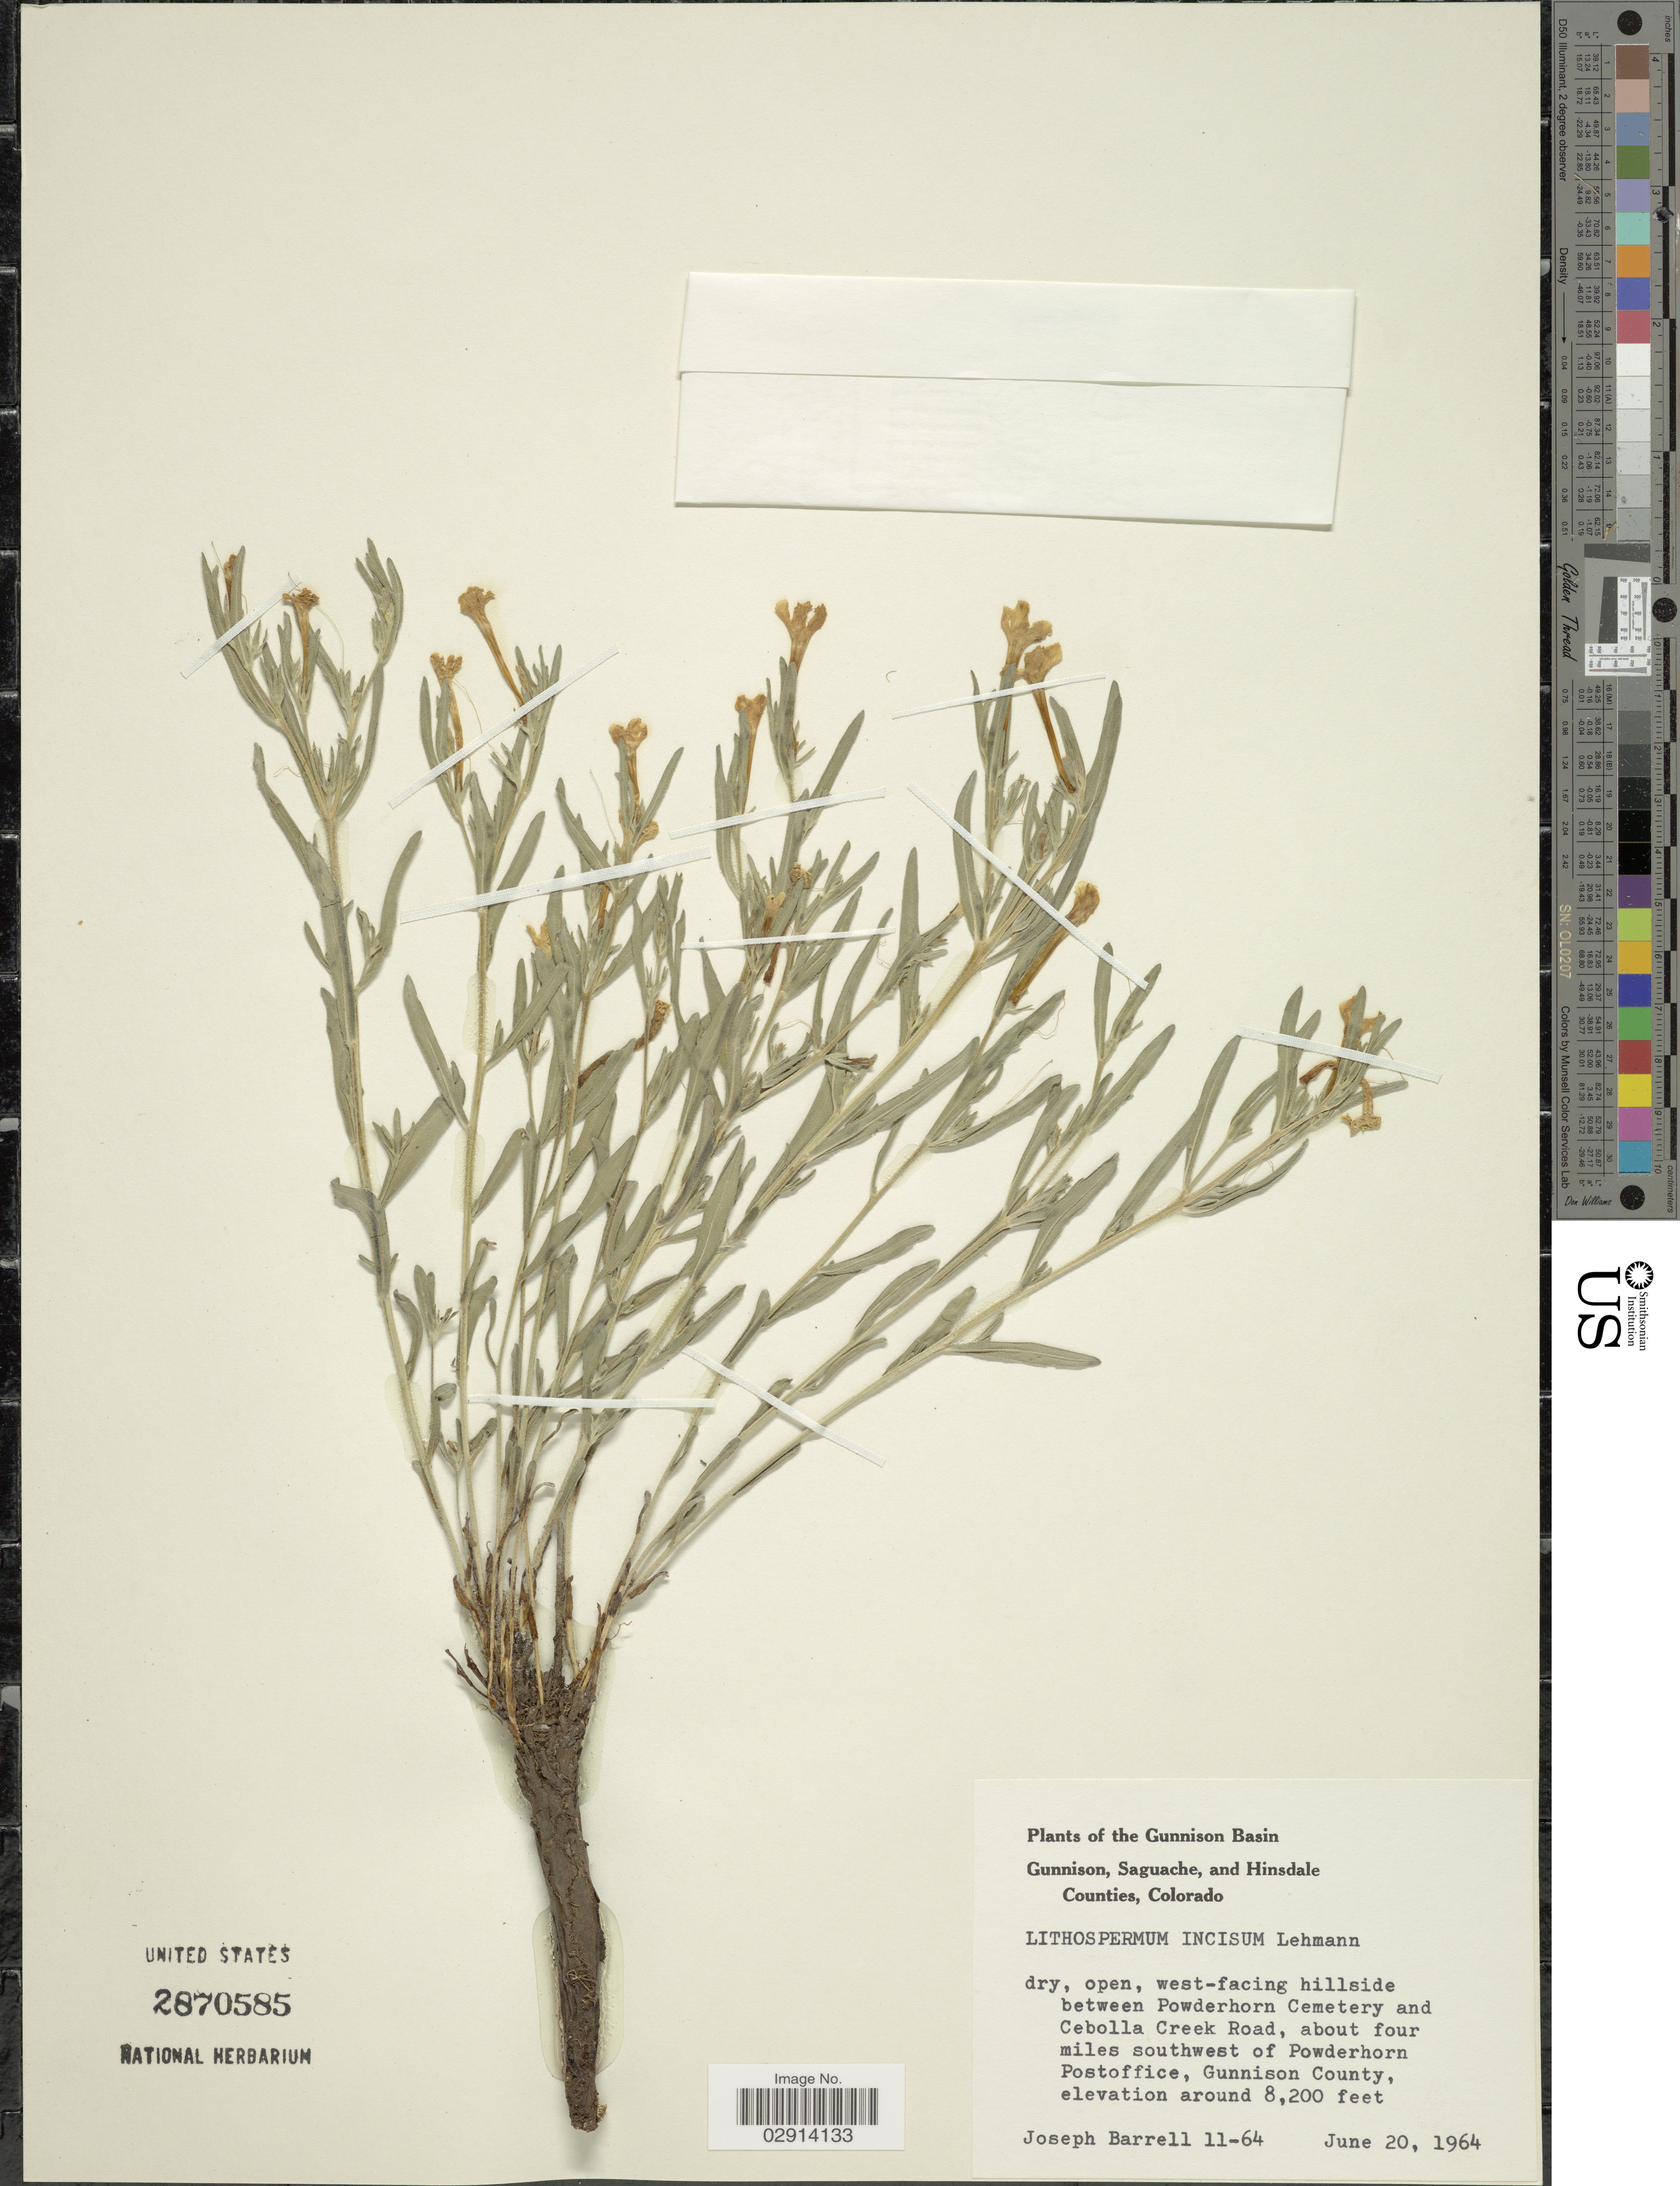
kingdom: Plantae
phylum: Tracheophyta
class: Magnoliopsida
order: Boraginales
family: Boraginaceae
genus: Lithospermum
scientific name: Lithospermum incisum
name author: Lehm.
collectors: J. Barrell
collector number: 11-64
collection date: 1964-06-20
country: United States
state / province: Colorado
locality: Dry, open, west-facing hillside between Powderhorn Cemetery and Cebolla Creek Road, about four miles southwest of Powderhorn Postoffice, Gunnison County.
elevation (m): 2499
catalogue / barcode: US 2870585